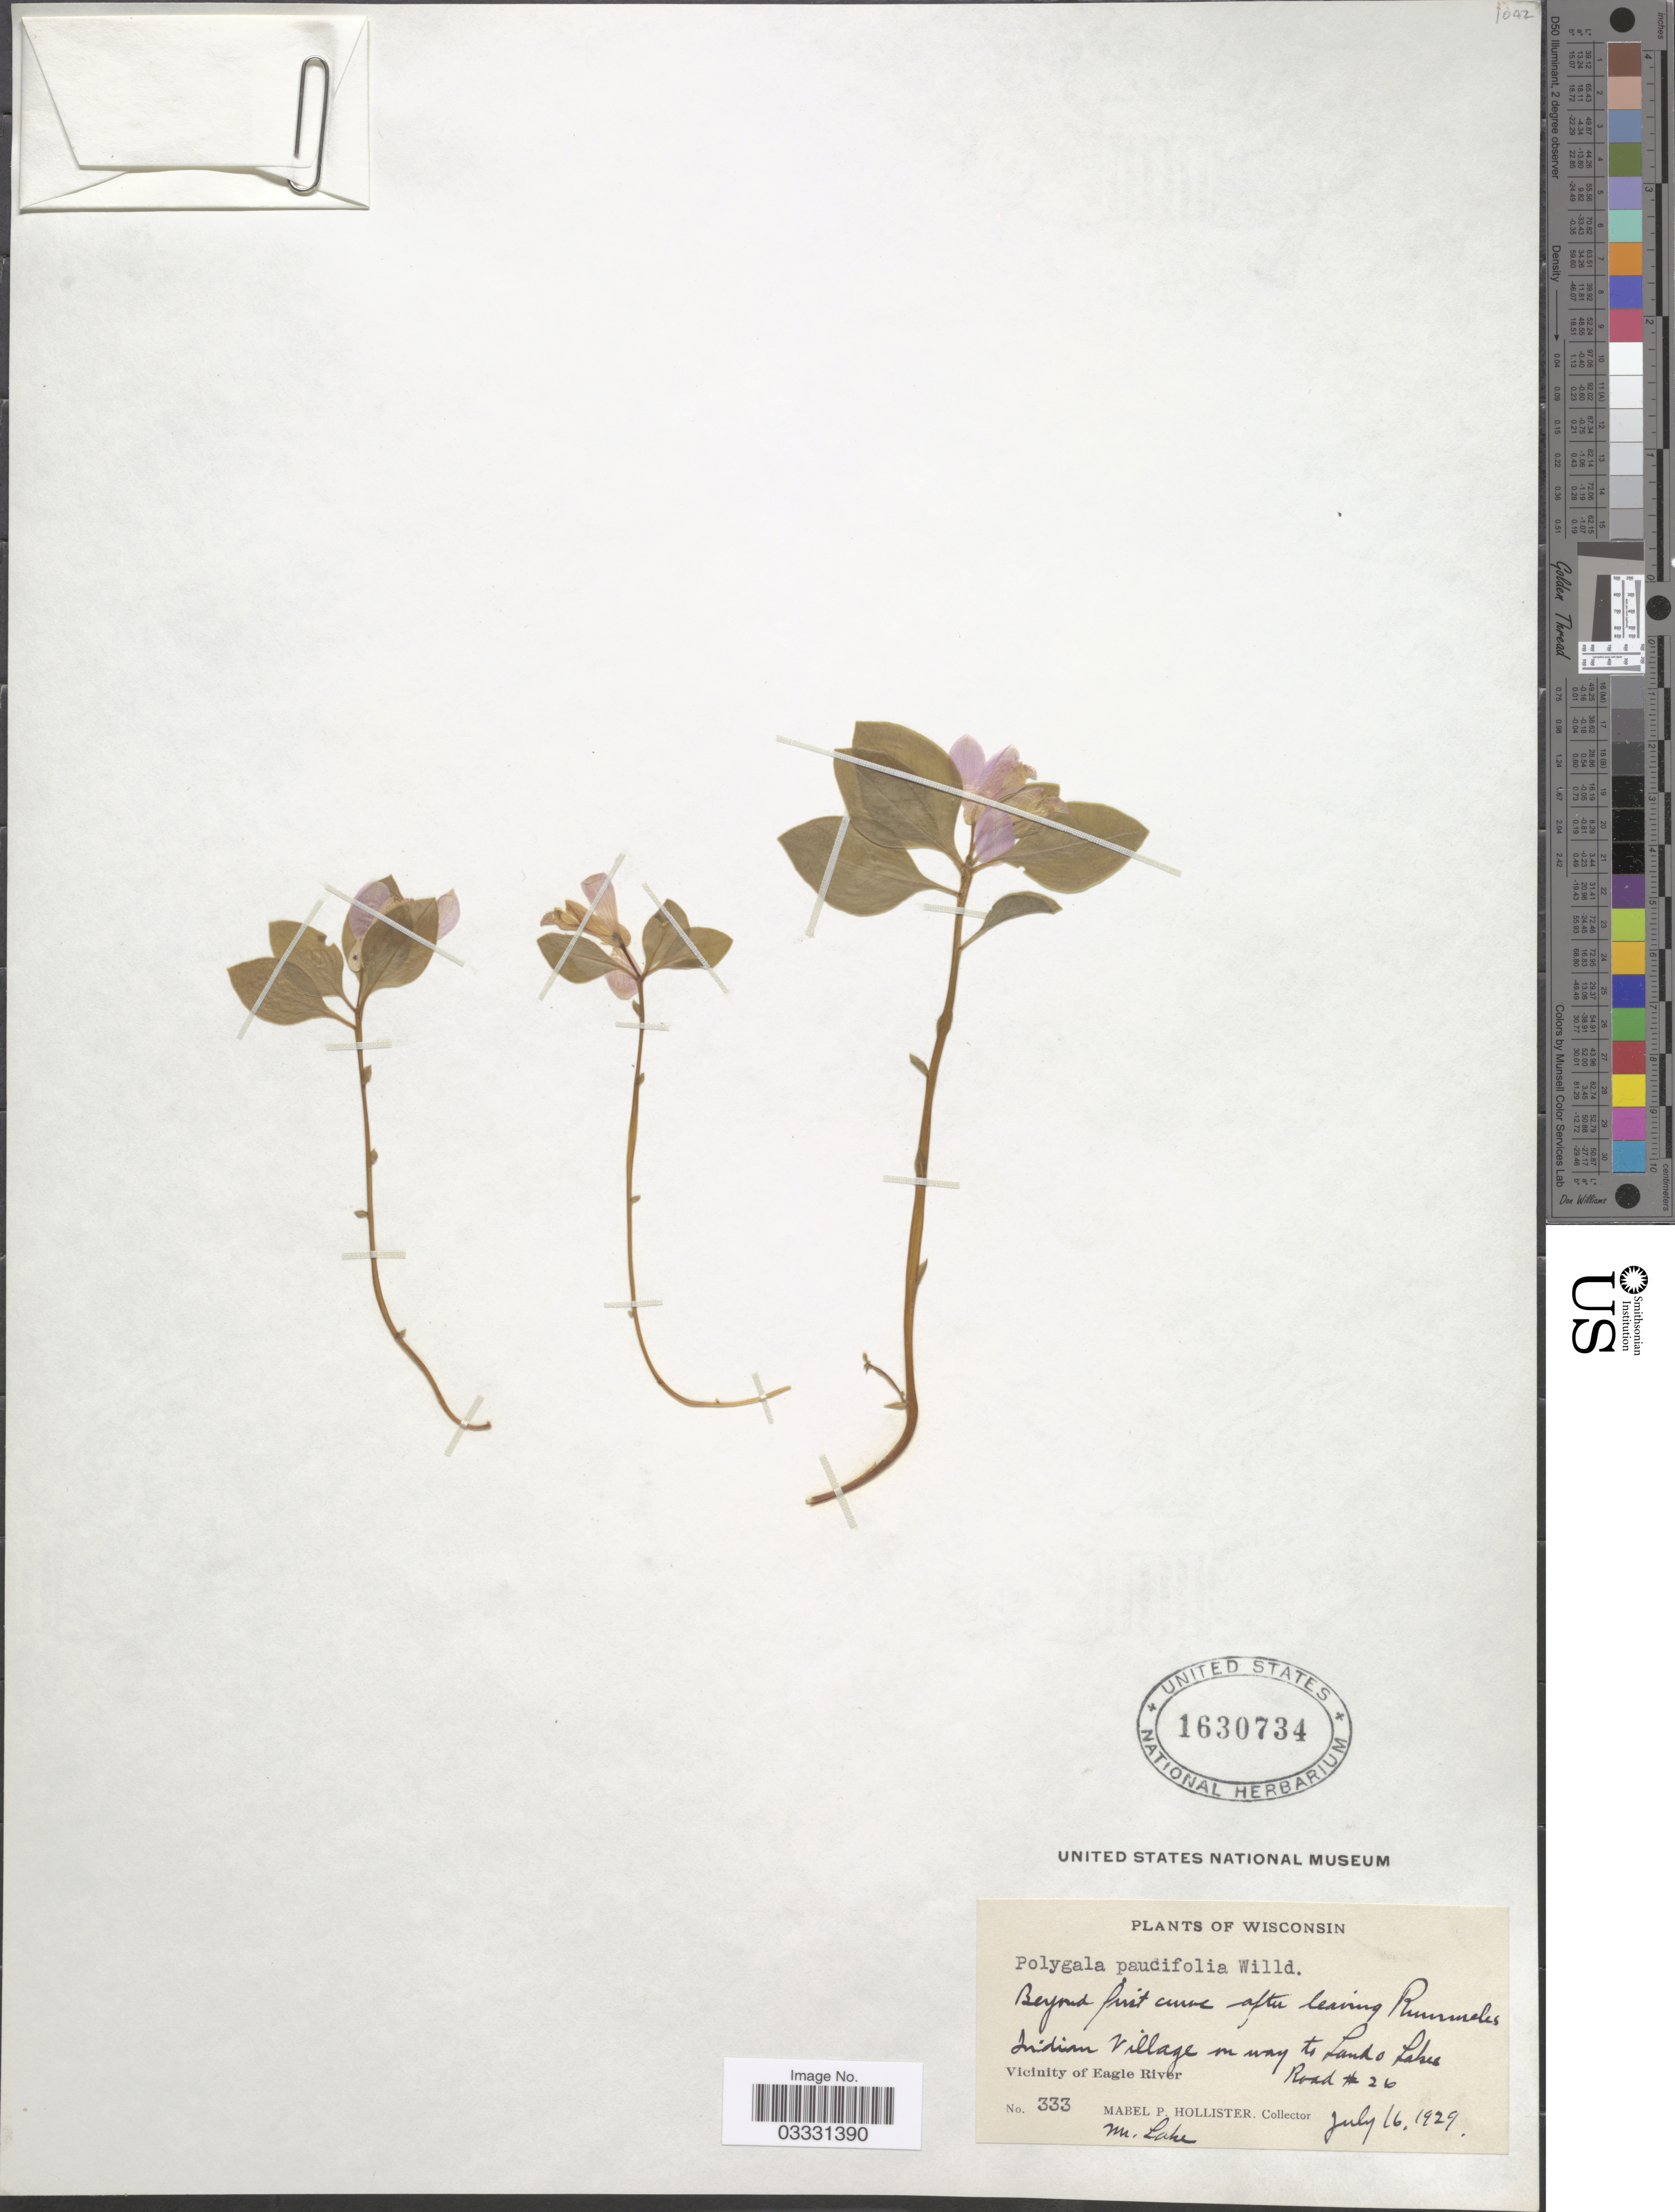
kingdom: Plantae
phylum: Tracheophyta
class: Magnoliopsida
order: Fabales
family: Polygalaceae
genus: Polygaloides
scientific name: Polygaloides paucifolia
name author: (Willd.) J.R. Abbott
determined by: Strong, Mark T., (BOT), Smithsonian Institution - National Museum of Natural History (UNITED STATES)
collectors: M. Hollister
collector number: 333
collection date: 1929-07-16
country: United States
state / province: Wisconsin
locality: Indian Village on way to Land O Lakes. Road # 26. Vicinity of Eagle River.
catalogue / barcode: US 1630734